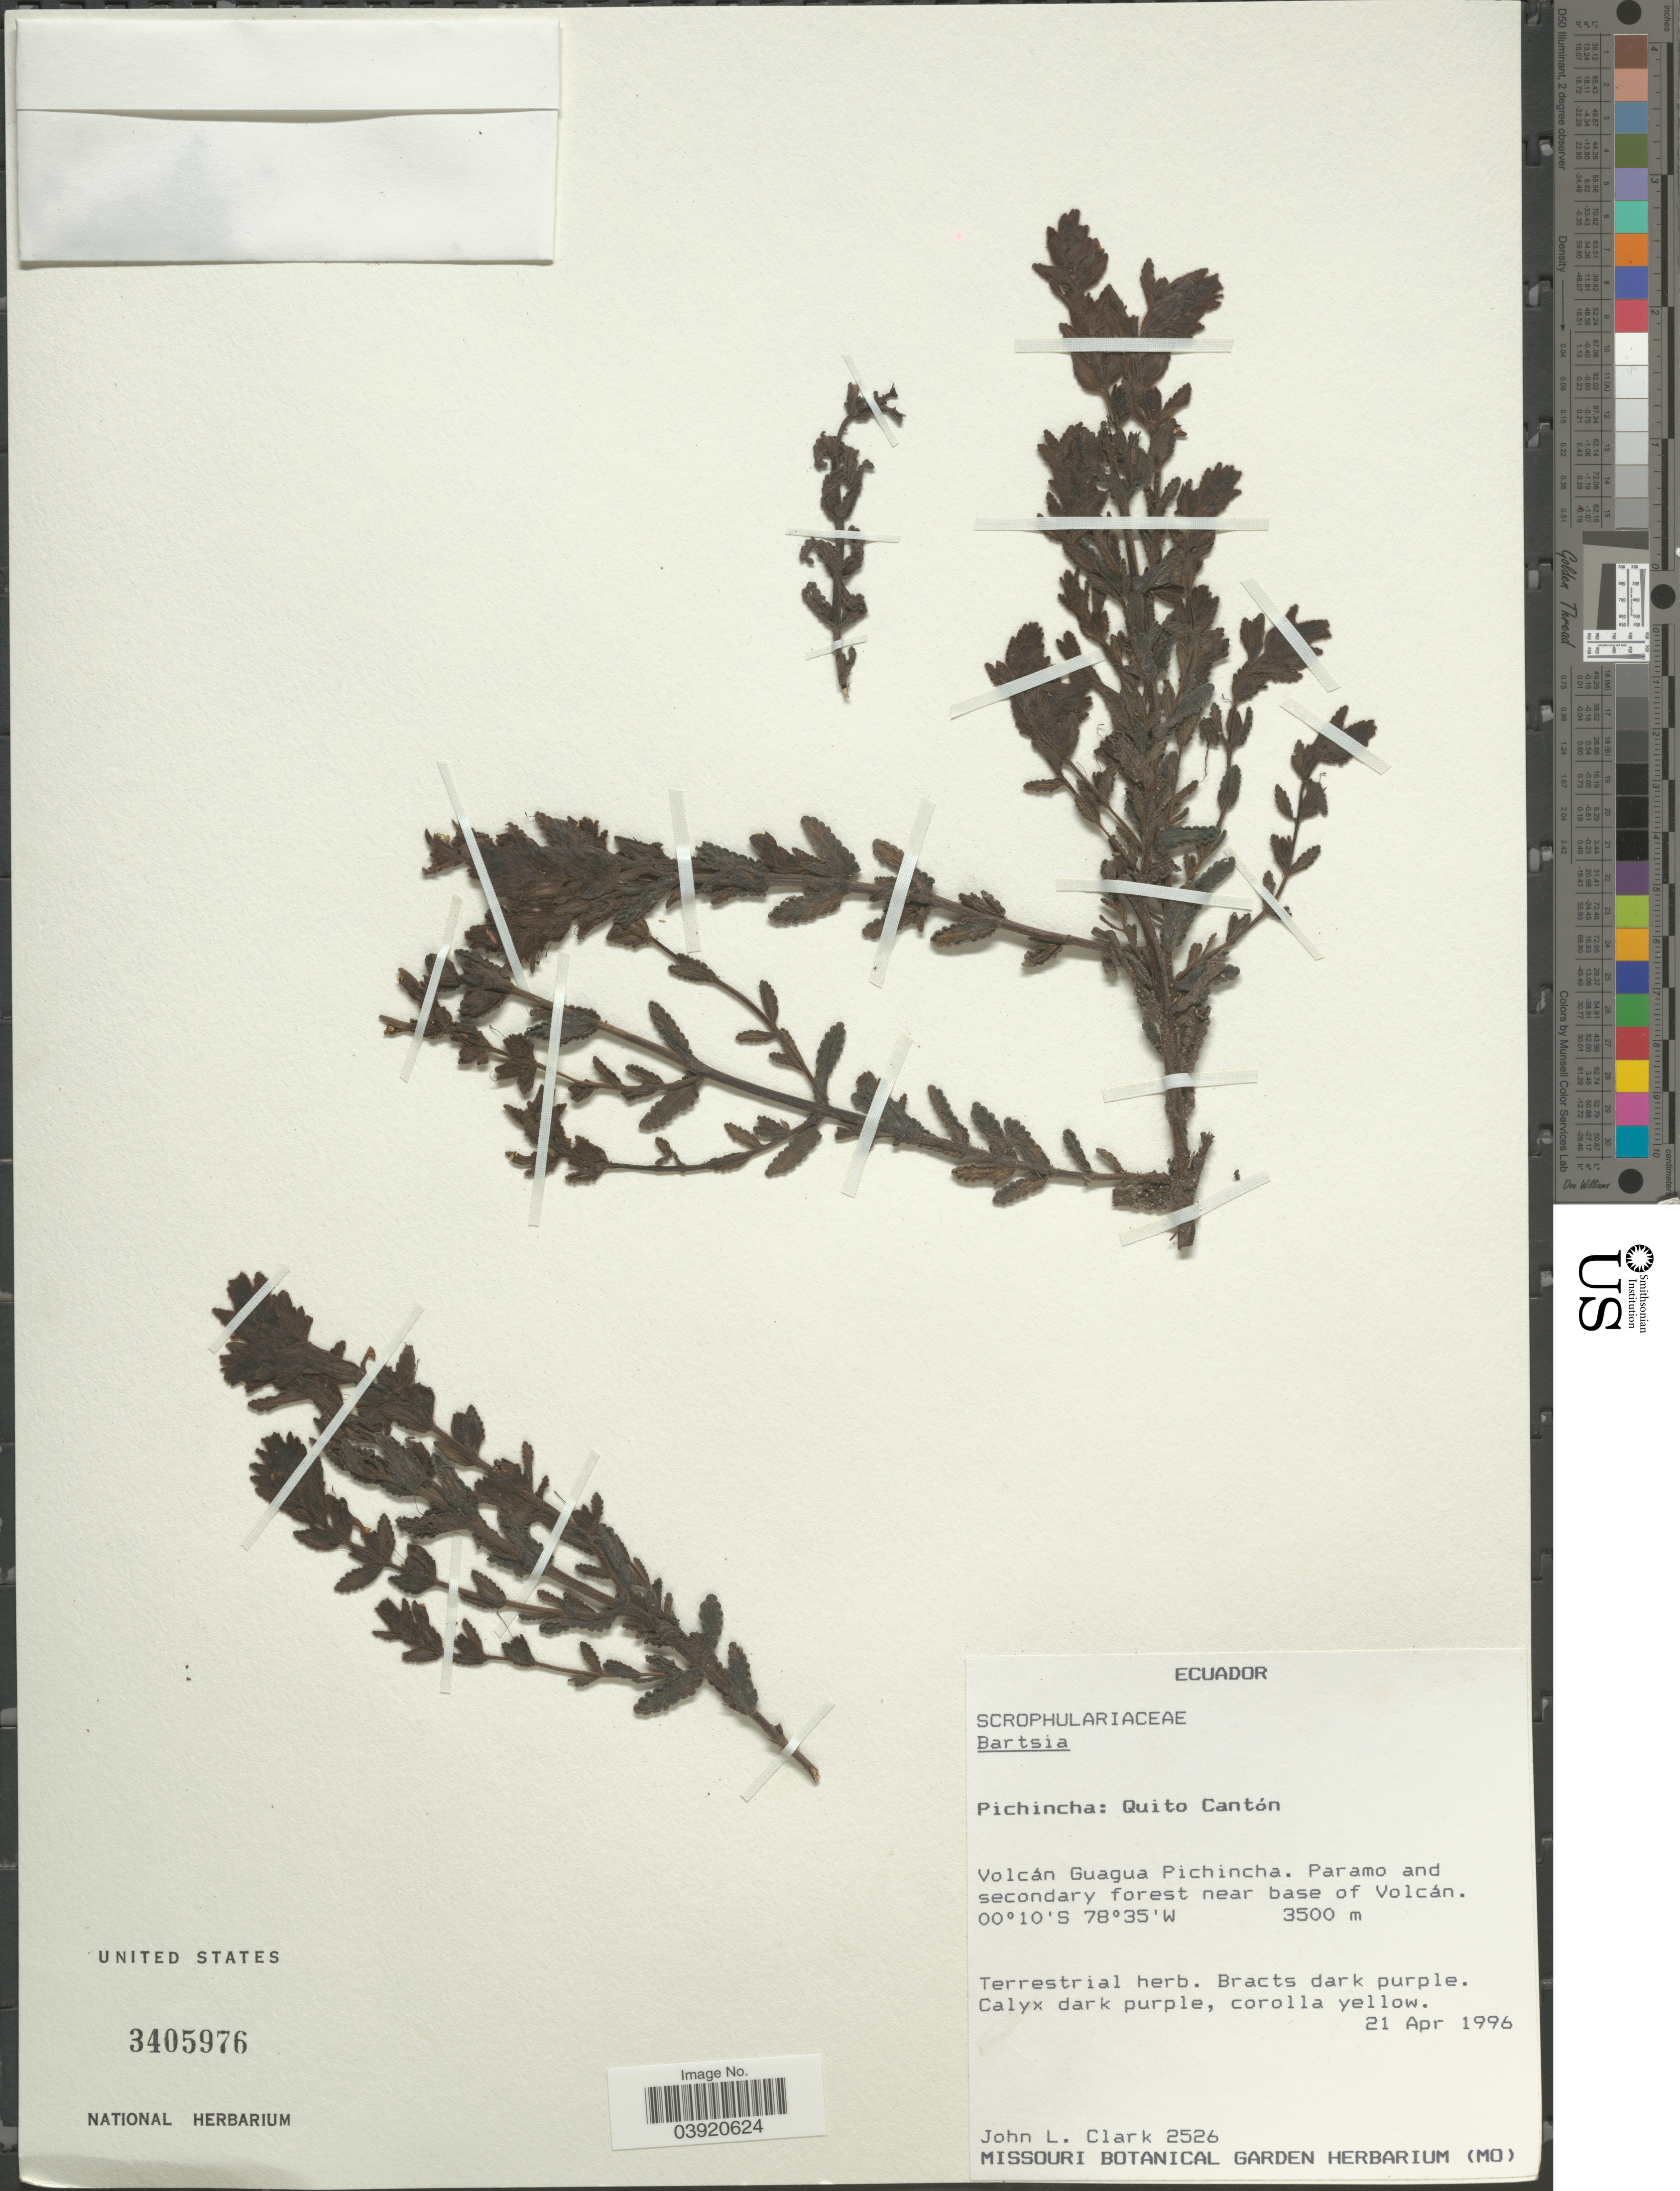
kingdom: Plantae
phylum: Tracheophyta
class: Magnoliopsida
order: Lamiales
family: Orobanchaceae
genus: Bartsia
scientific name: Bartsia sp.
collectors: J. L. Clark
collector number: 2526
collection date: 1996-04-21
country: Ecuador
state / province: Pichincha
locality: Quito Cantón. Volcán Guagua Pichincha. Paramo and secondary forest near base of Volcán.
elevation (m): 3500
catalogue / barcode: US 3405976